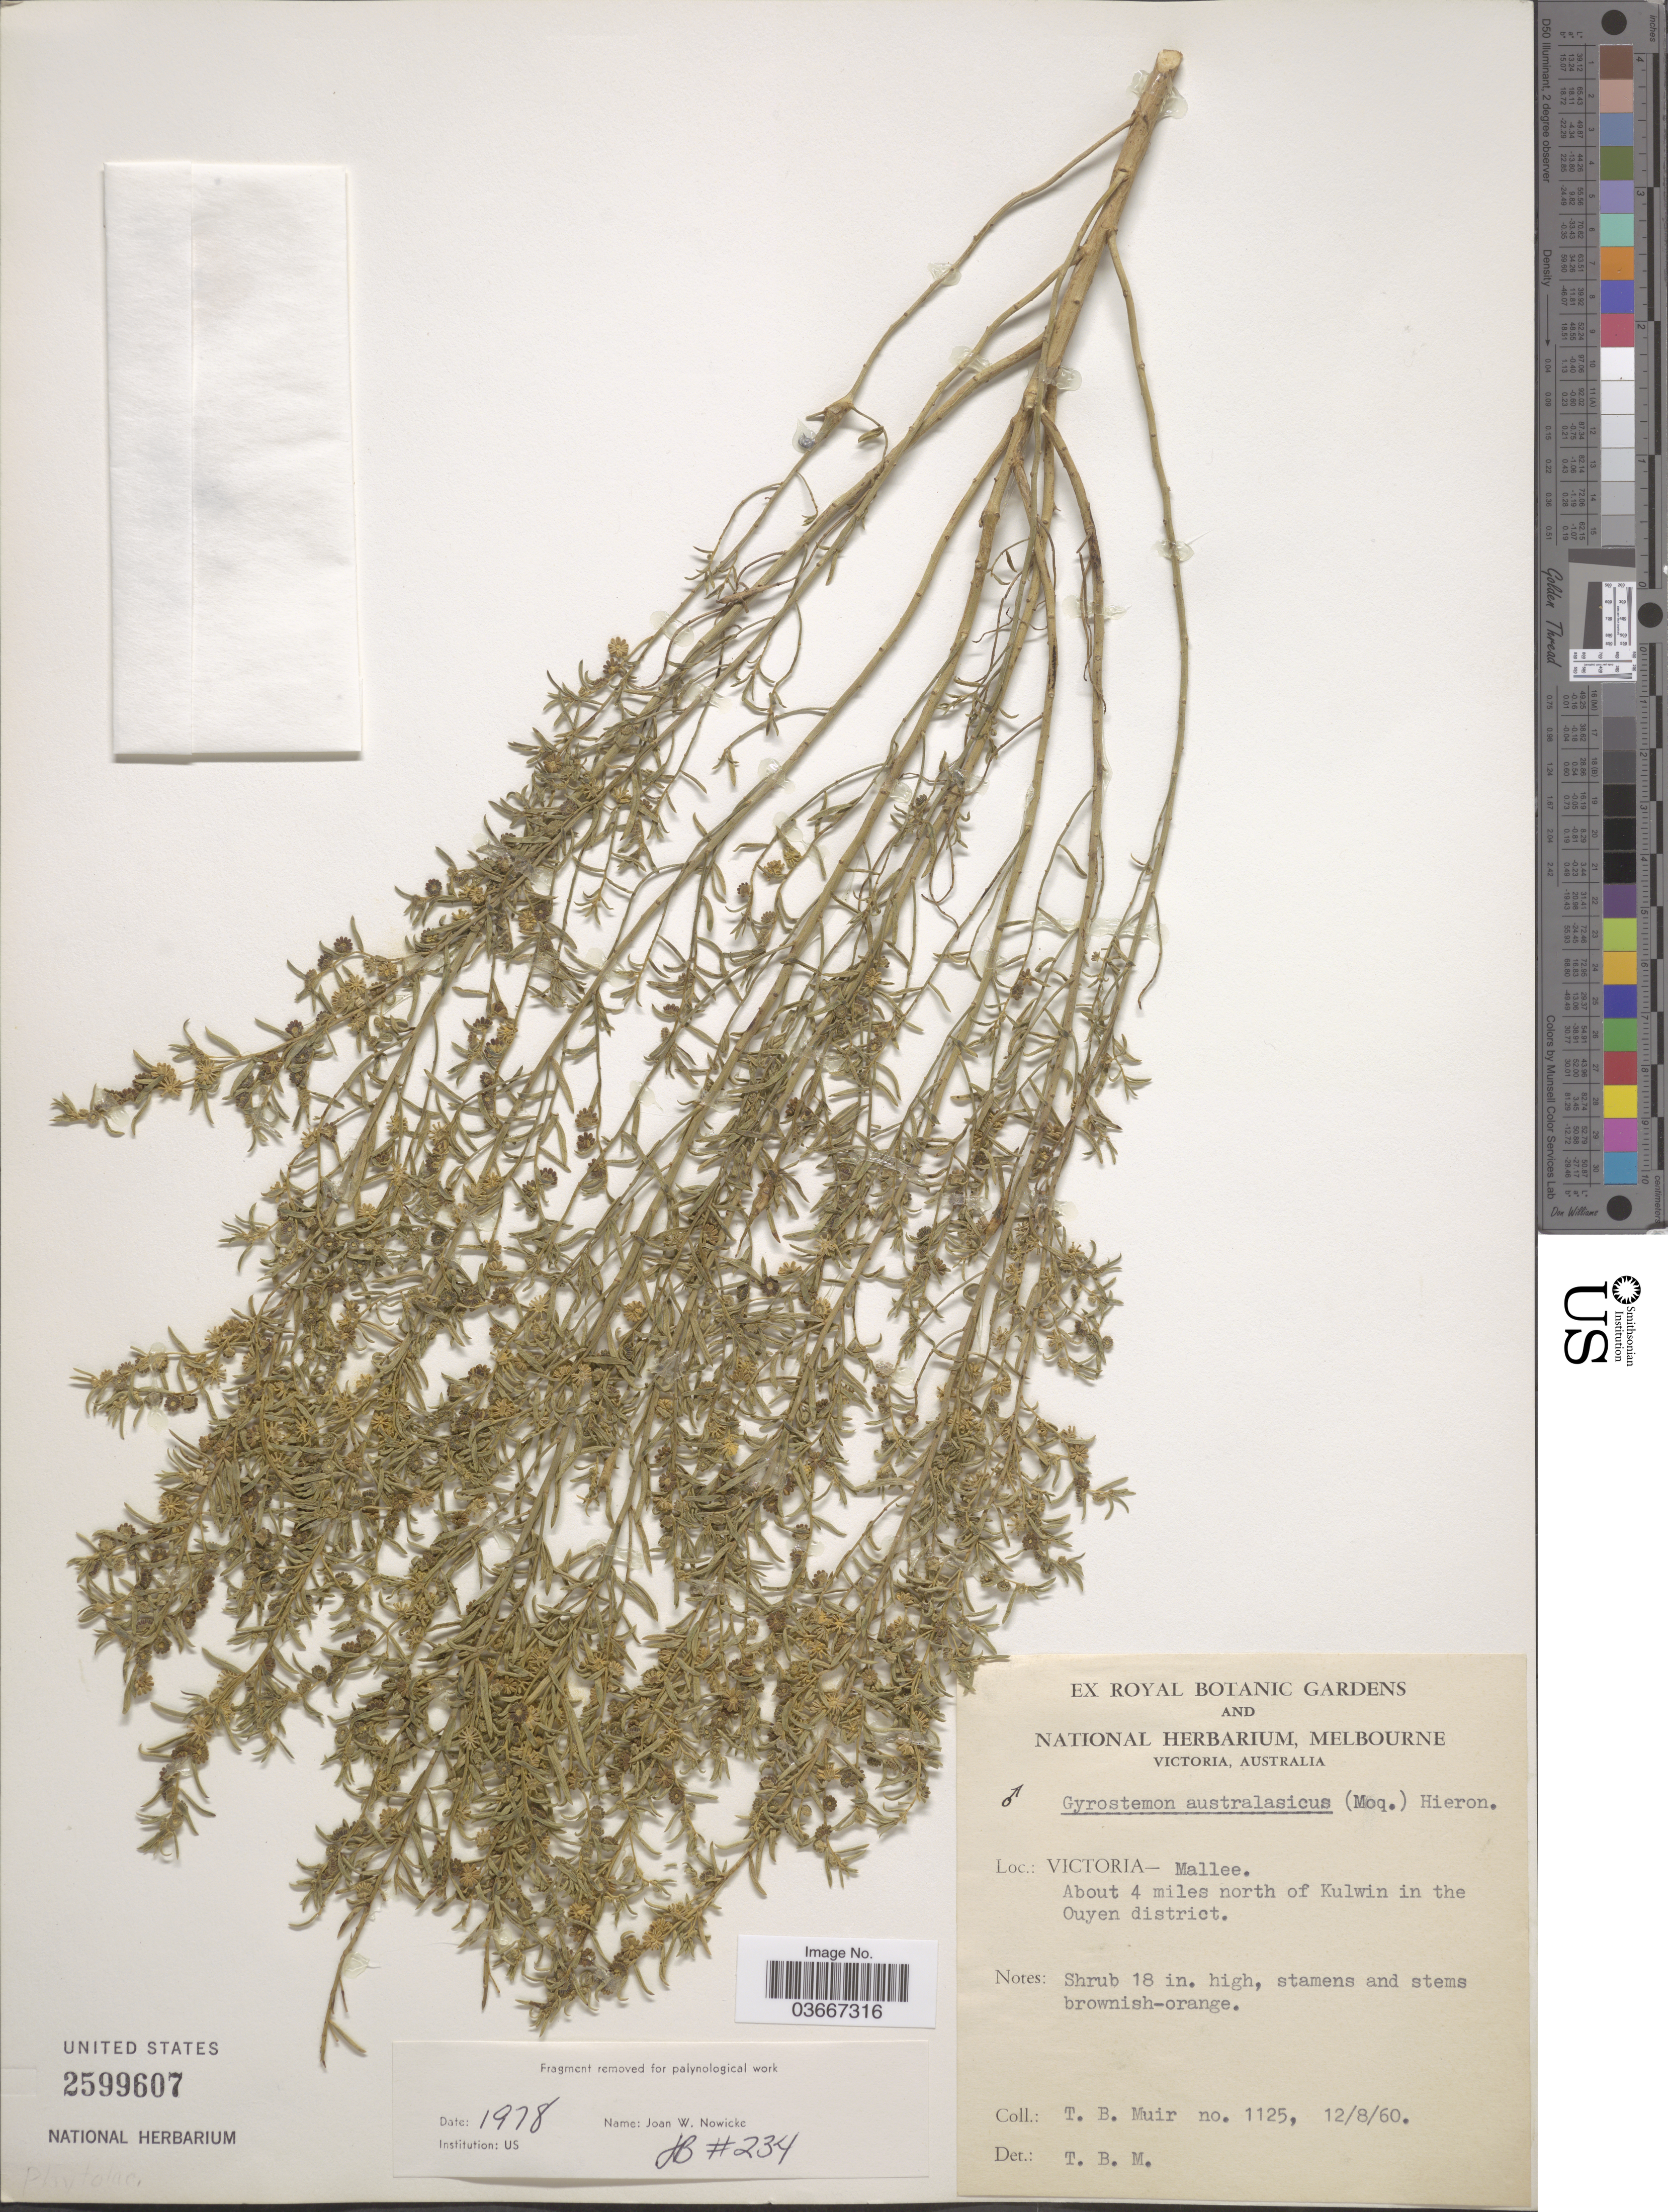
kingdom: Plantae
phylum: Tracheophyta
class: Magnoliopsida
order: Brassicales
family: Gyrostemonaceae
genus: Gyrostemon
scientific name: Gyrostemon australasicus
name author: (Moq.) Heimerl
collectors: T. Muir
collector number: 1125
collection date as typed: Transcribed d/m/y: 12/8/60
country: Australia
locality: Victoria-Mallee. About 4 miles north of Kulwin in the Ouyen district.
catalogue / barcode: US 2599607